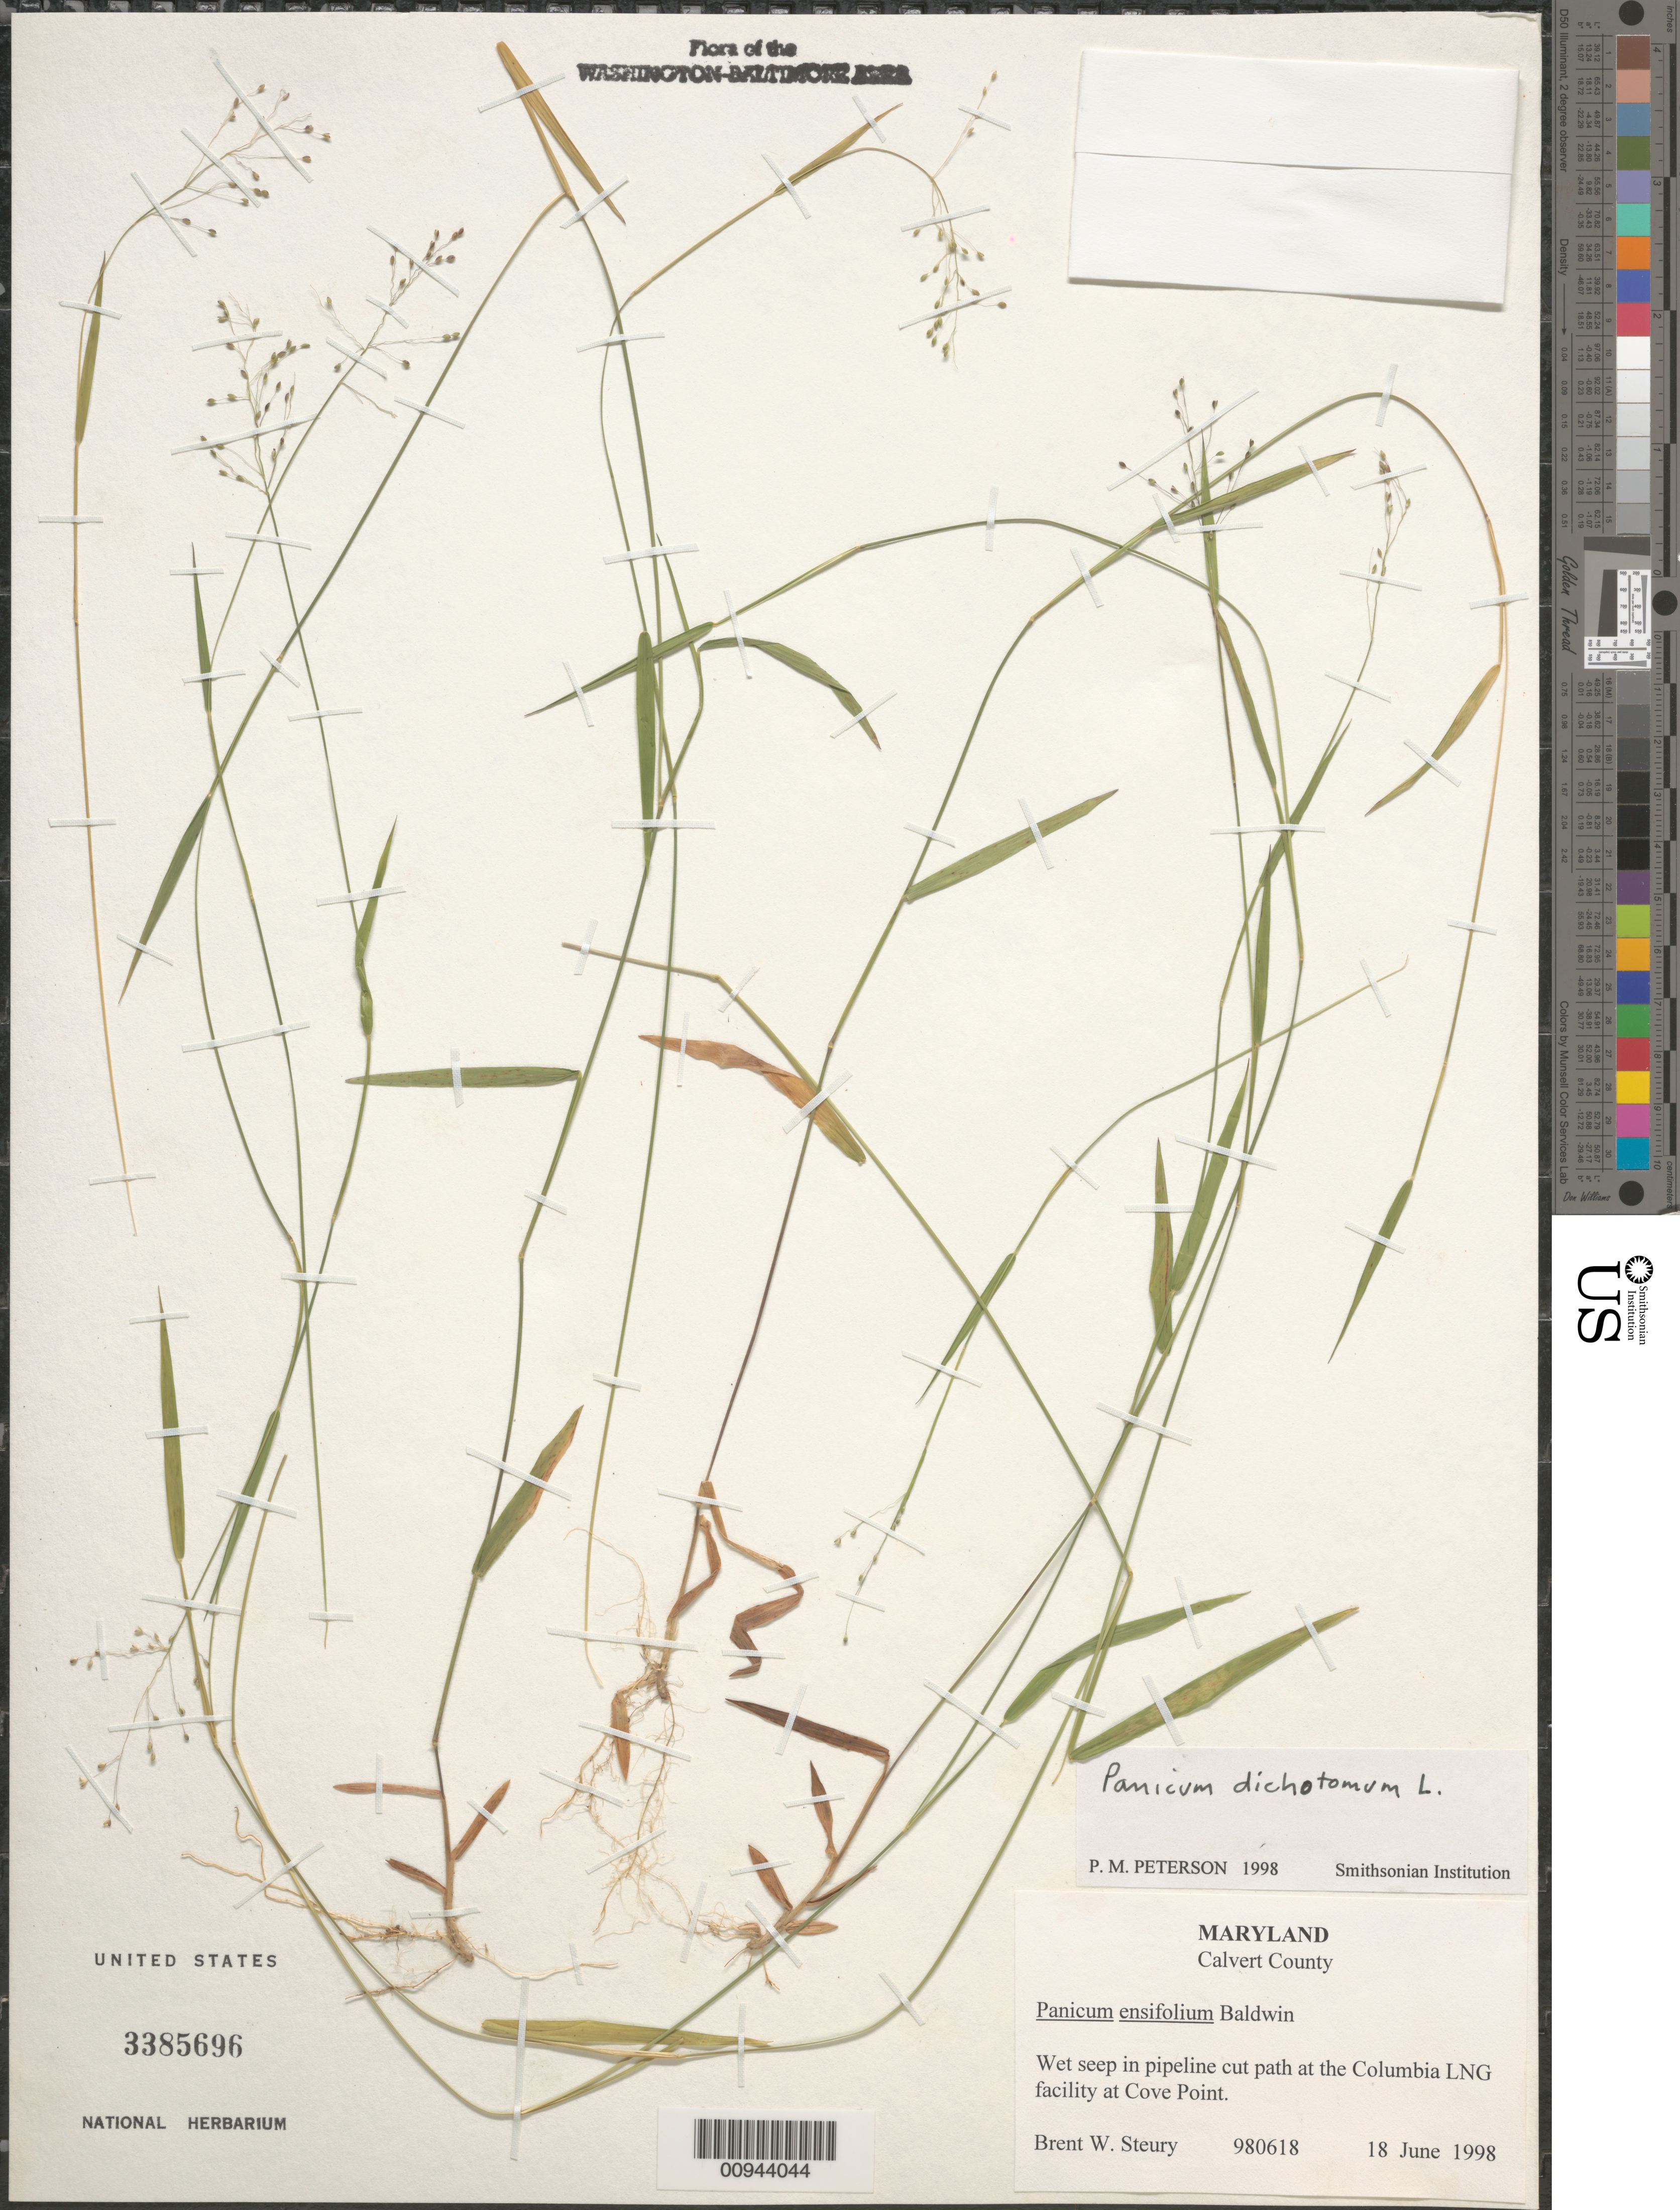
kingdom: Plantae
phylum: Tracheophyta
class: Liliopsida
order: Poales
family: Poaceae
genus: Panicum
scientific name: Panicum dichotomum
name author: L.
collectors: B. Steury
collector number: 980618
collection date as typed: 18 Jun 1998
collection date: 1998-06-18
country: United States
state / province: Maryland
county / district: Calvert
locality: Columbia LNG facility at Cove Point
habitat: wet seep in pipeline cut path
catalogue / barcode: US 3385696